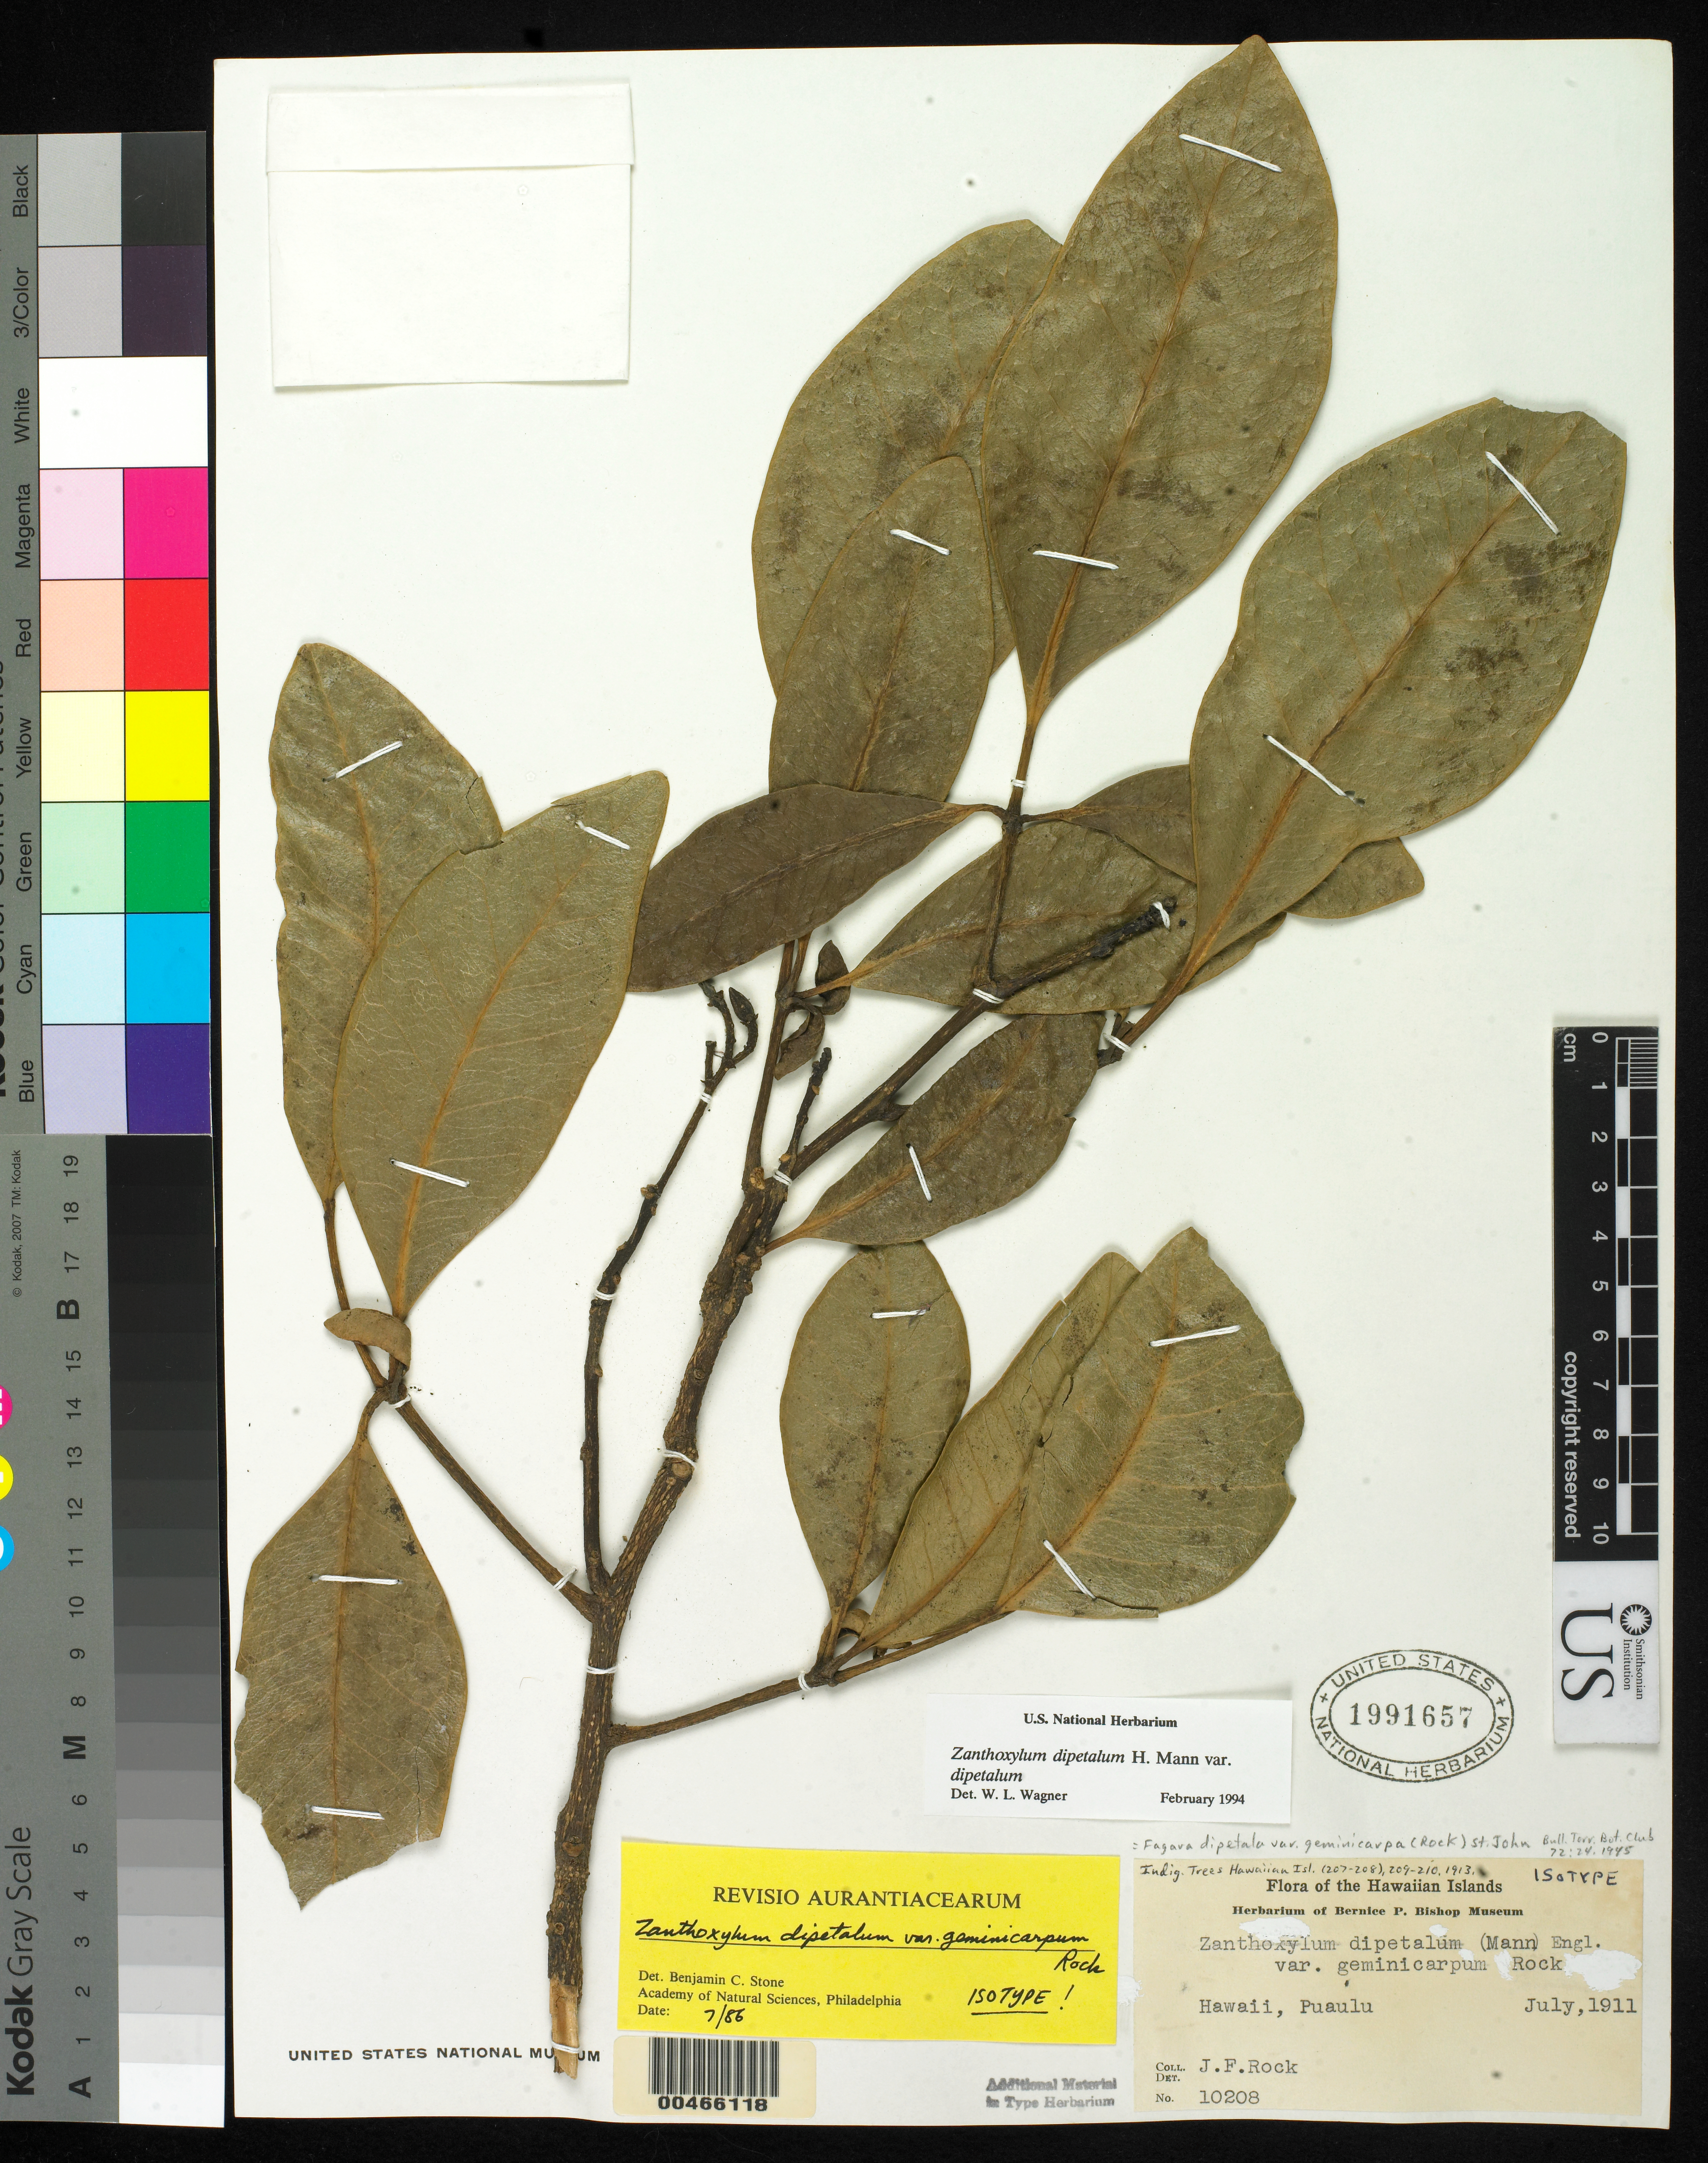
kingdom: Plantae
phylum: Tracheophyta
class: Magnoliopsida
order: Sapindales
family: Rutaceae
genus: Zanthoxylum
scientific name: Zanthoxylum dipetalum var. geminicarpum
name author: Rock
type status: Isotype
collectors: J. F. Rock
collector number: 10208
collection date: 1911-07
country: United States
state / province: Hawaii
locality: Puaulu.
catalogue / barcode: US 1991657